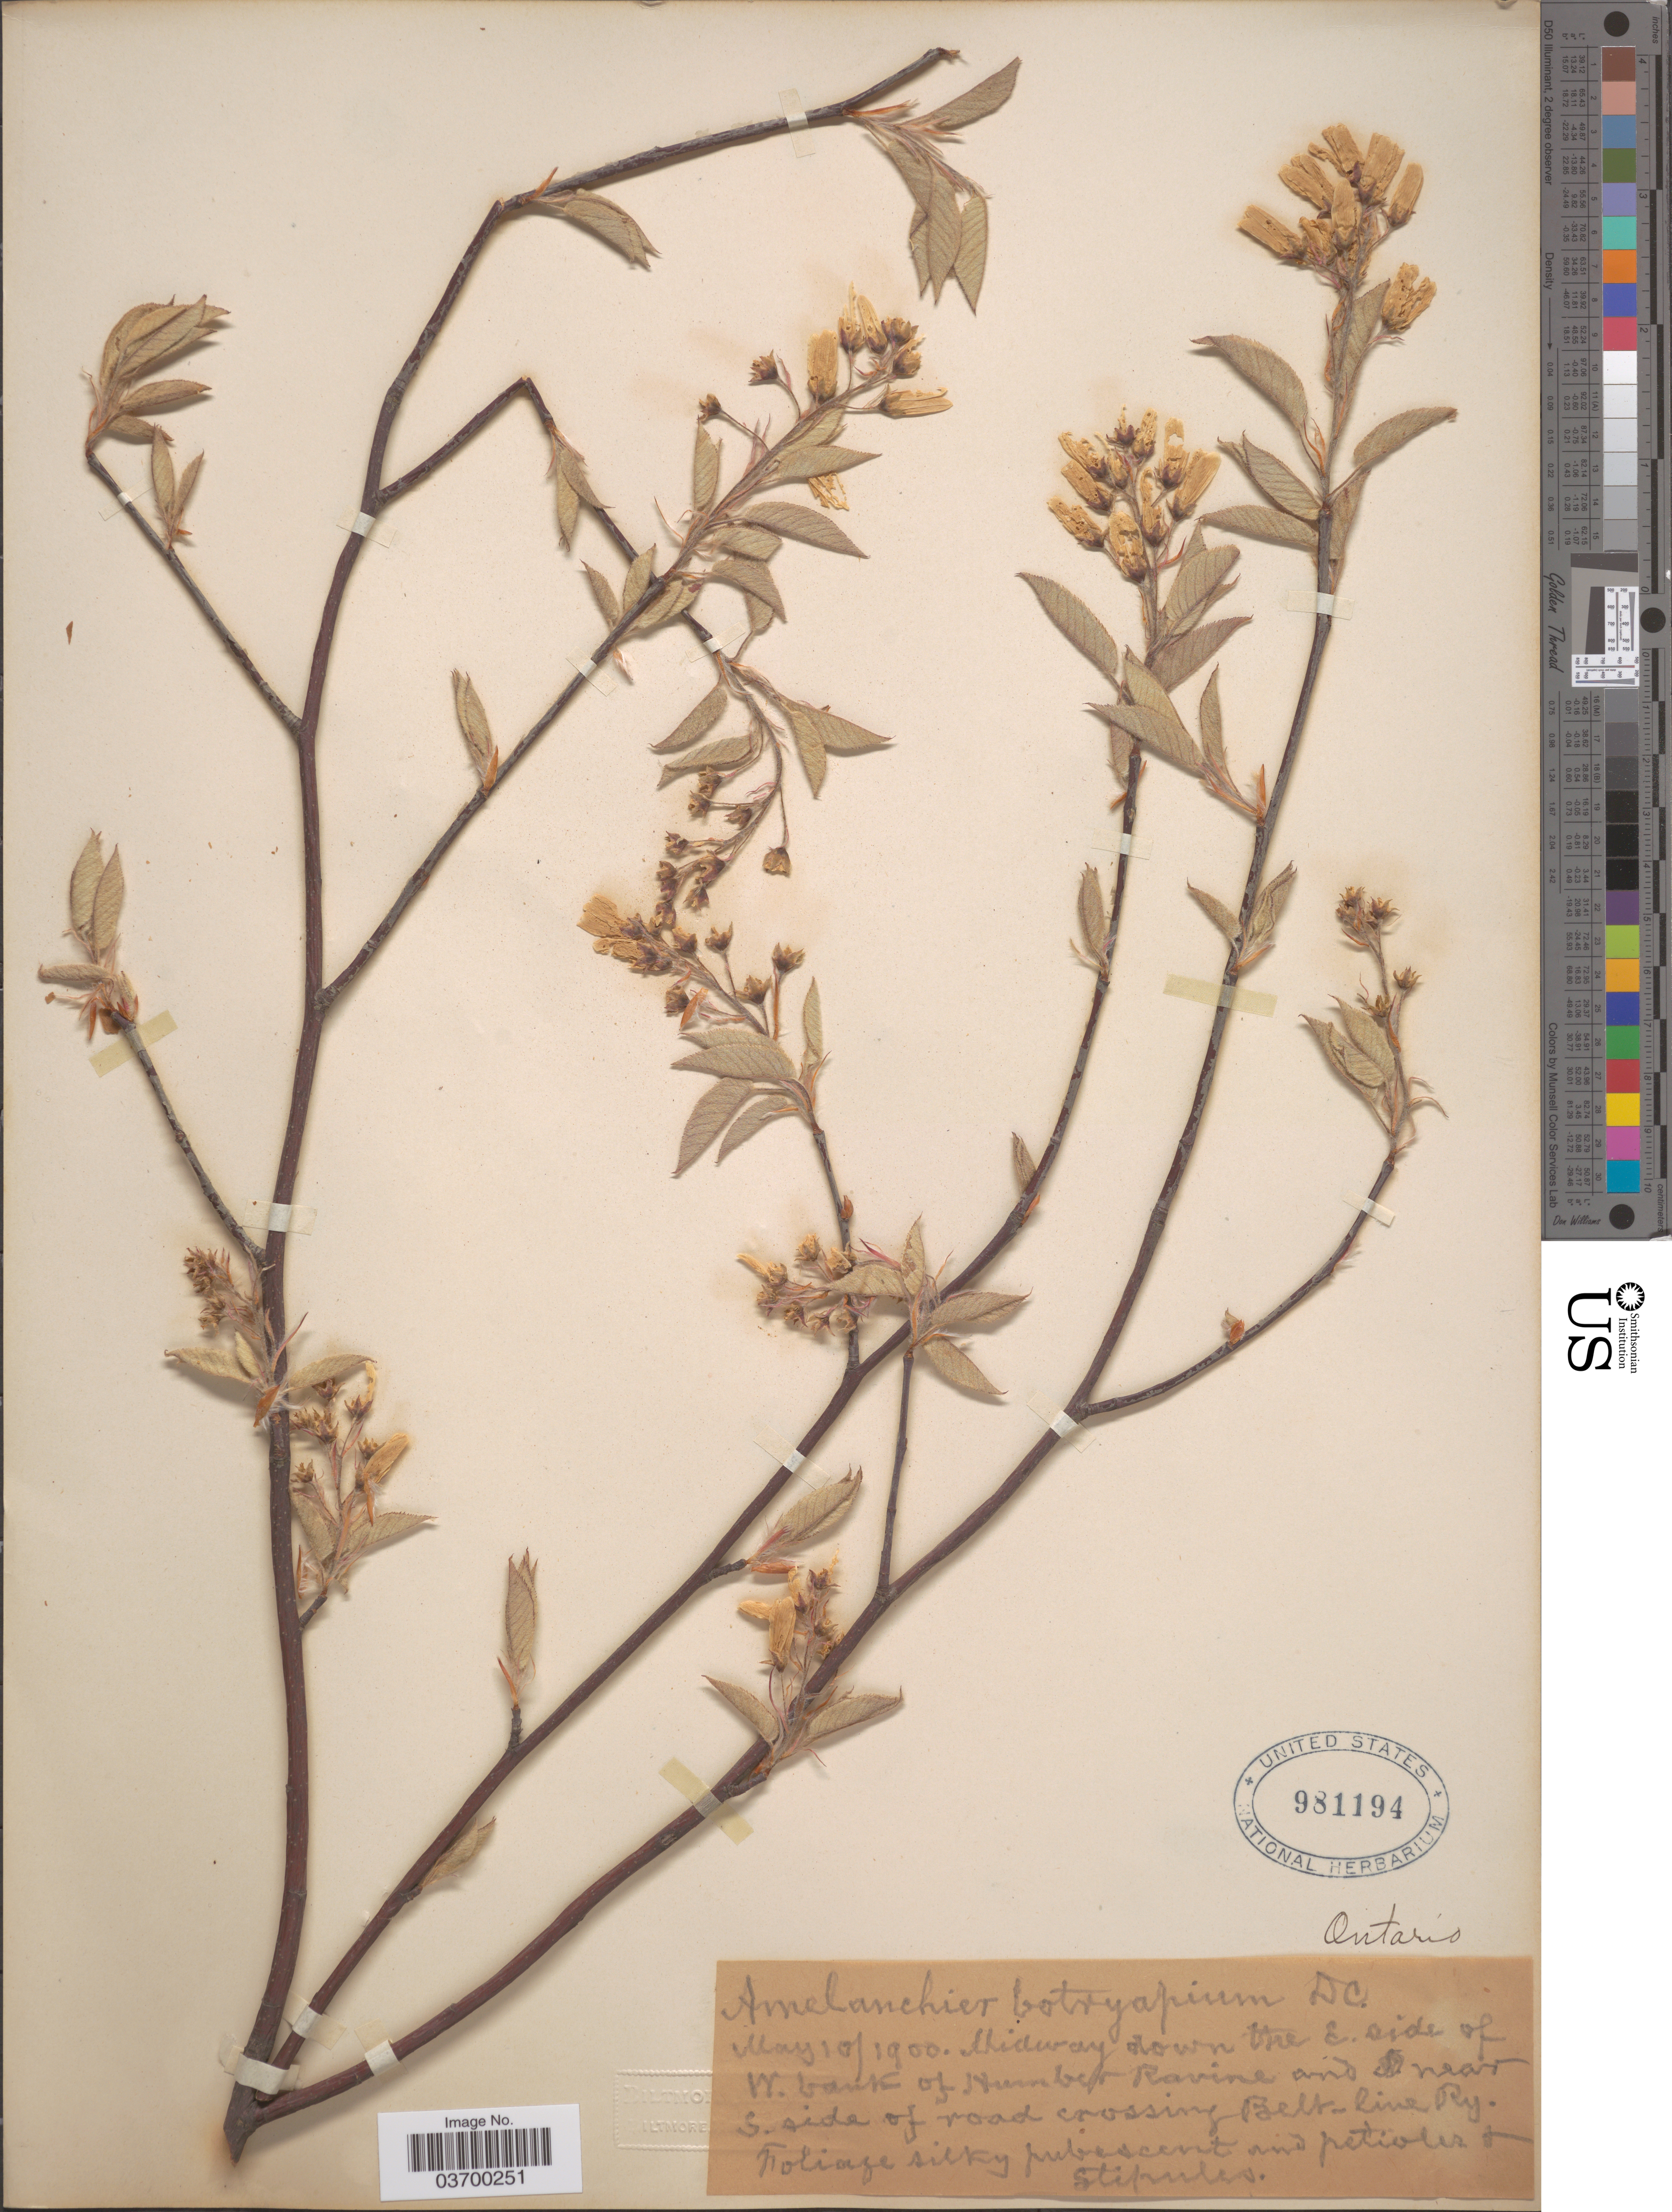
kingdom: Plantae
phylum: Tracheophyta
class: Magnoliopsida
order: Rosales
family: Rosaceae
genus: Amelanchier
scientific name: Amelanchier botryapium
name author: DC.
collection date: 1900-05-10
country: Canada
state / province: Ontario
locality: Midway down the E. side of W. bank of Humber Ravine and near S. side of road crossing Belt-line Ry.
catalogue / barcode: US 981194